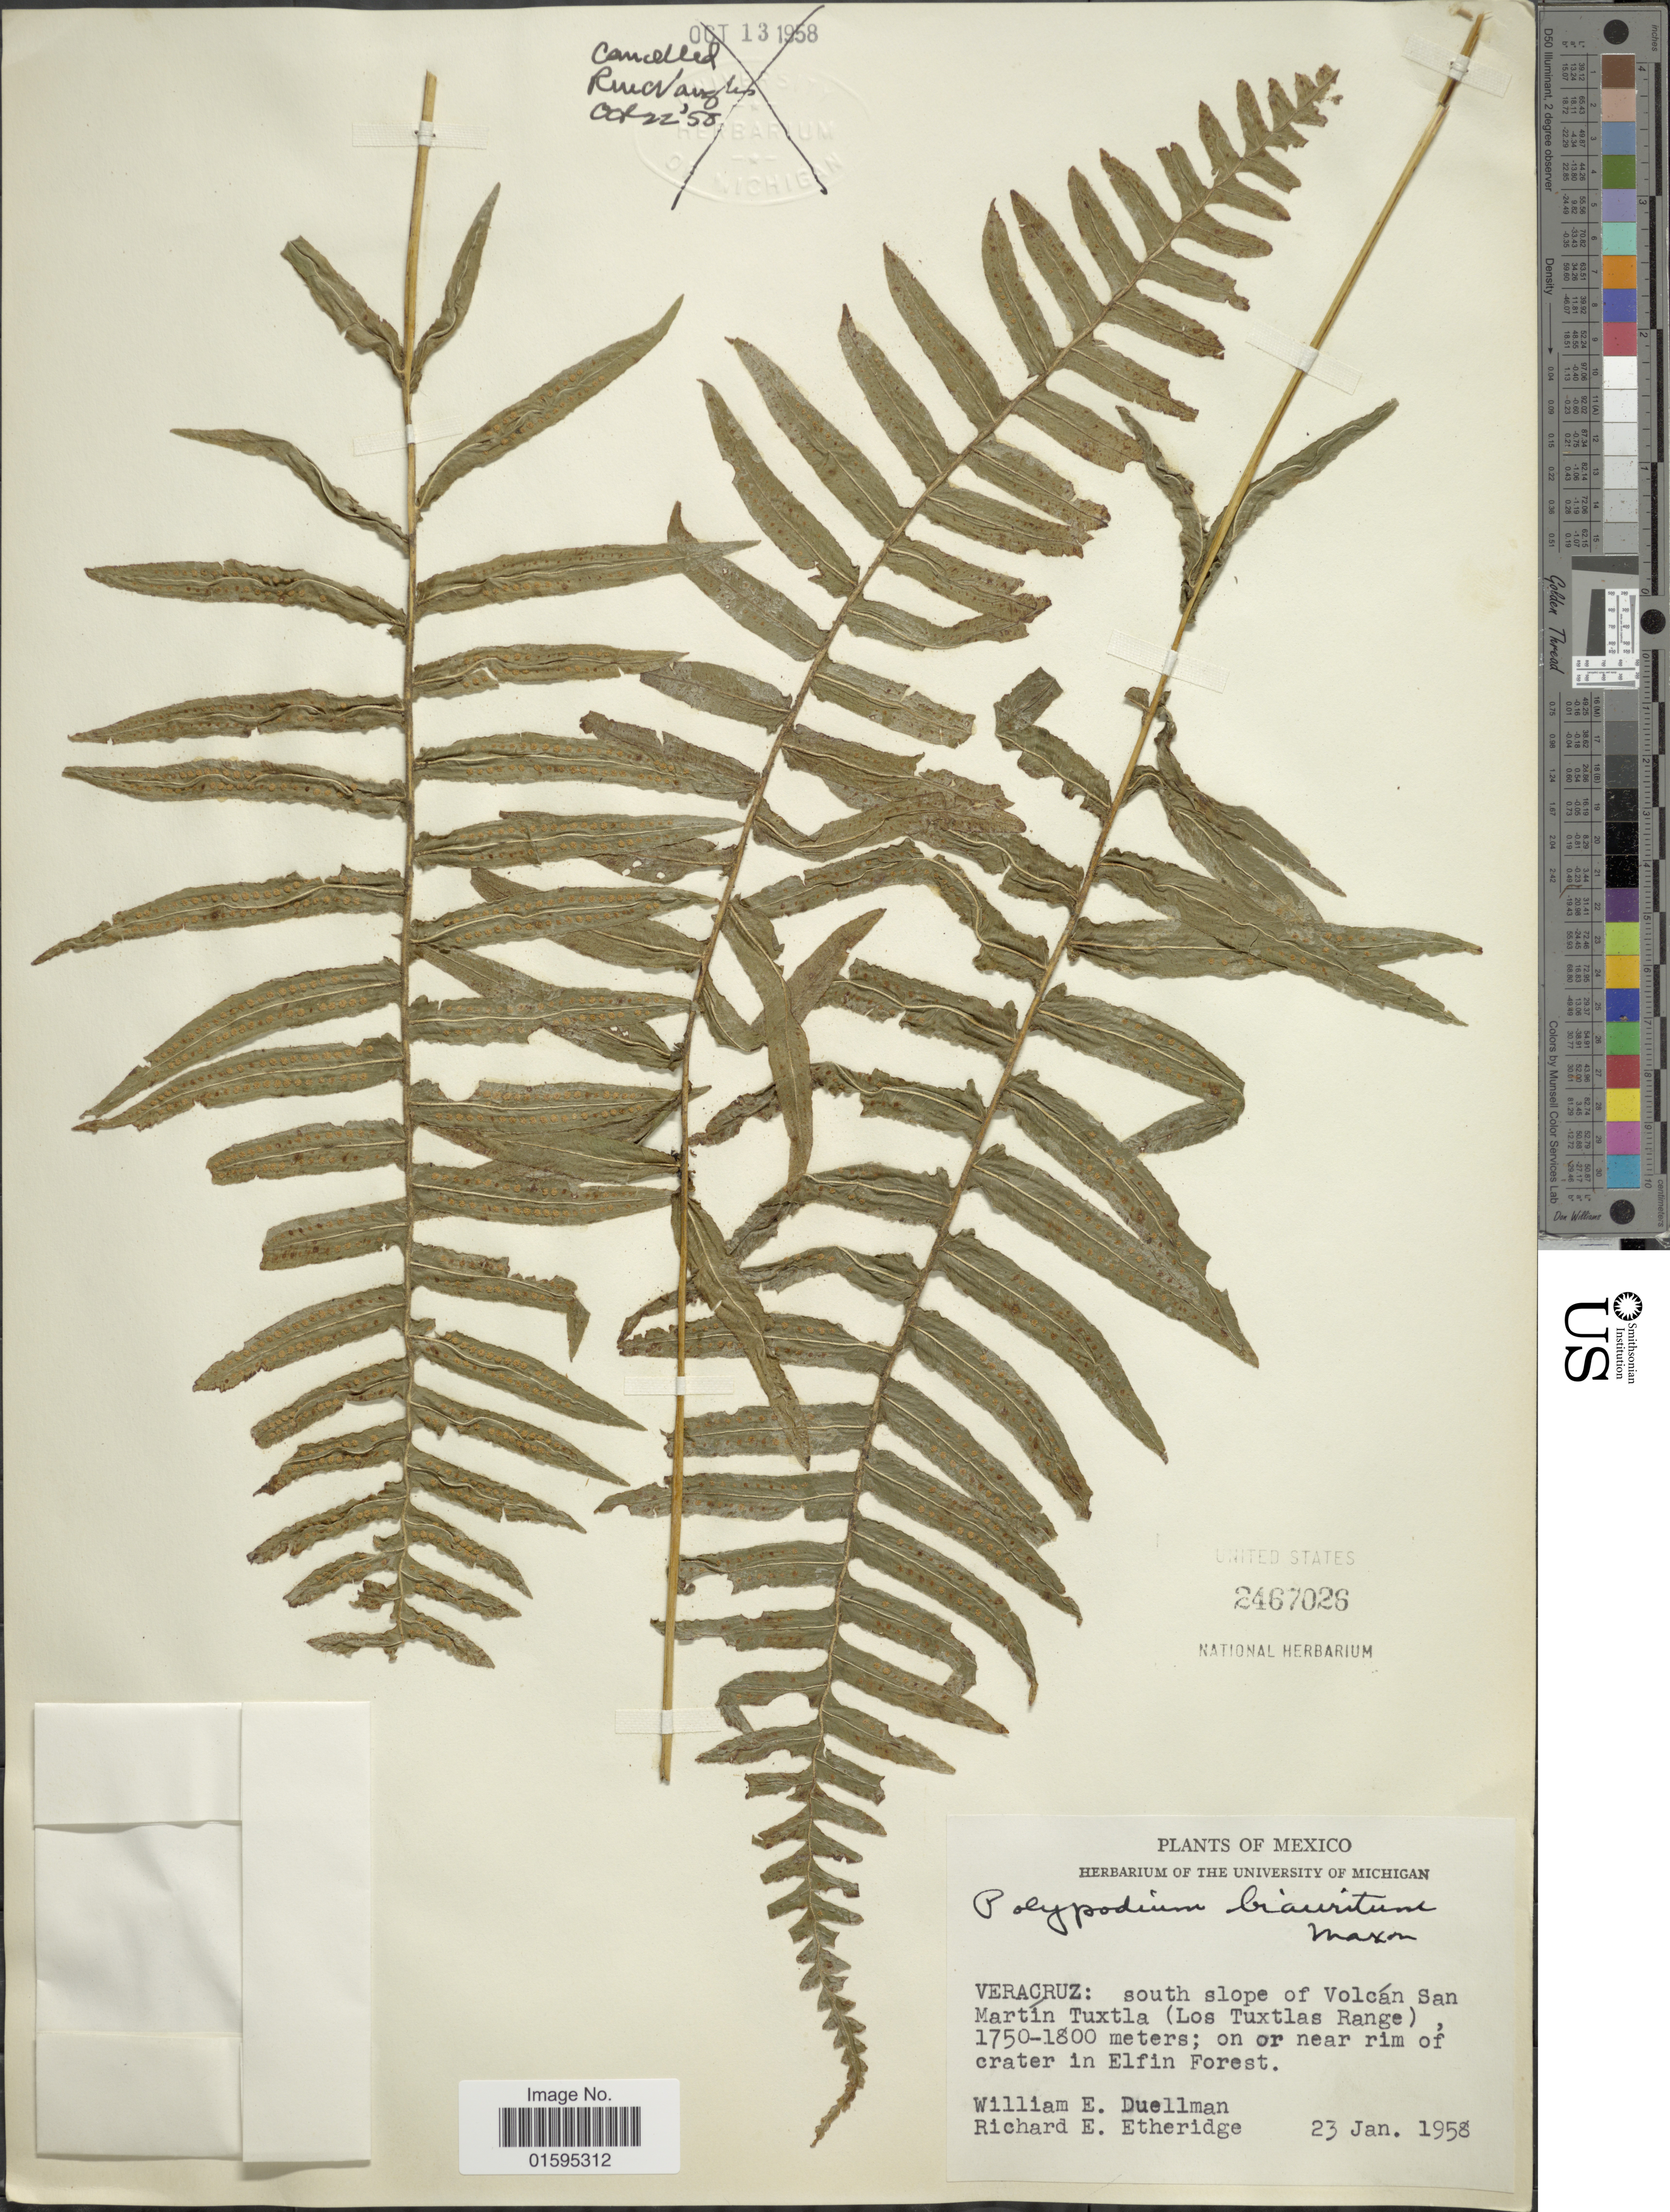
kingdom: Plantae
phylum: Tracheophyta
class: Polypodiopsida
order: Polypodiales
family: Polypodiaceae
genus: Polypodium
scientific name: Polypodium longepinnulatum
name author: E. Fourn.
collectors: W. Duellman & D. E. Etheridge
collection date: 1958-01-23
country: Mexico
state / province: Veracruz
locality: Veracruz: south slope of Volcán San Martin Tuxtla (Los Tuxtlas Range), on or near rim of crater in Elfin forest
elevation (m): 1750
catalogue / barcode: US 2467026